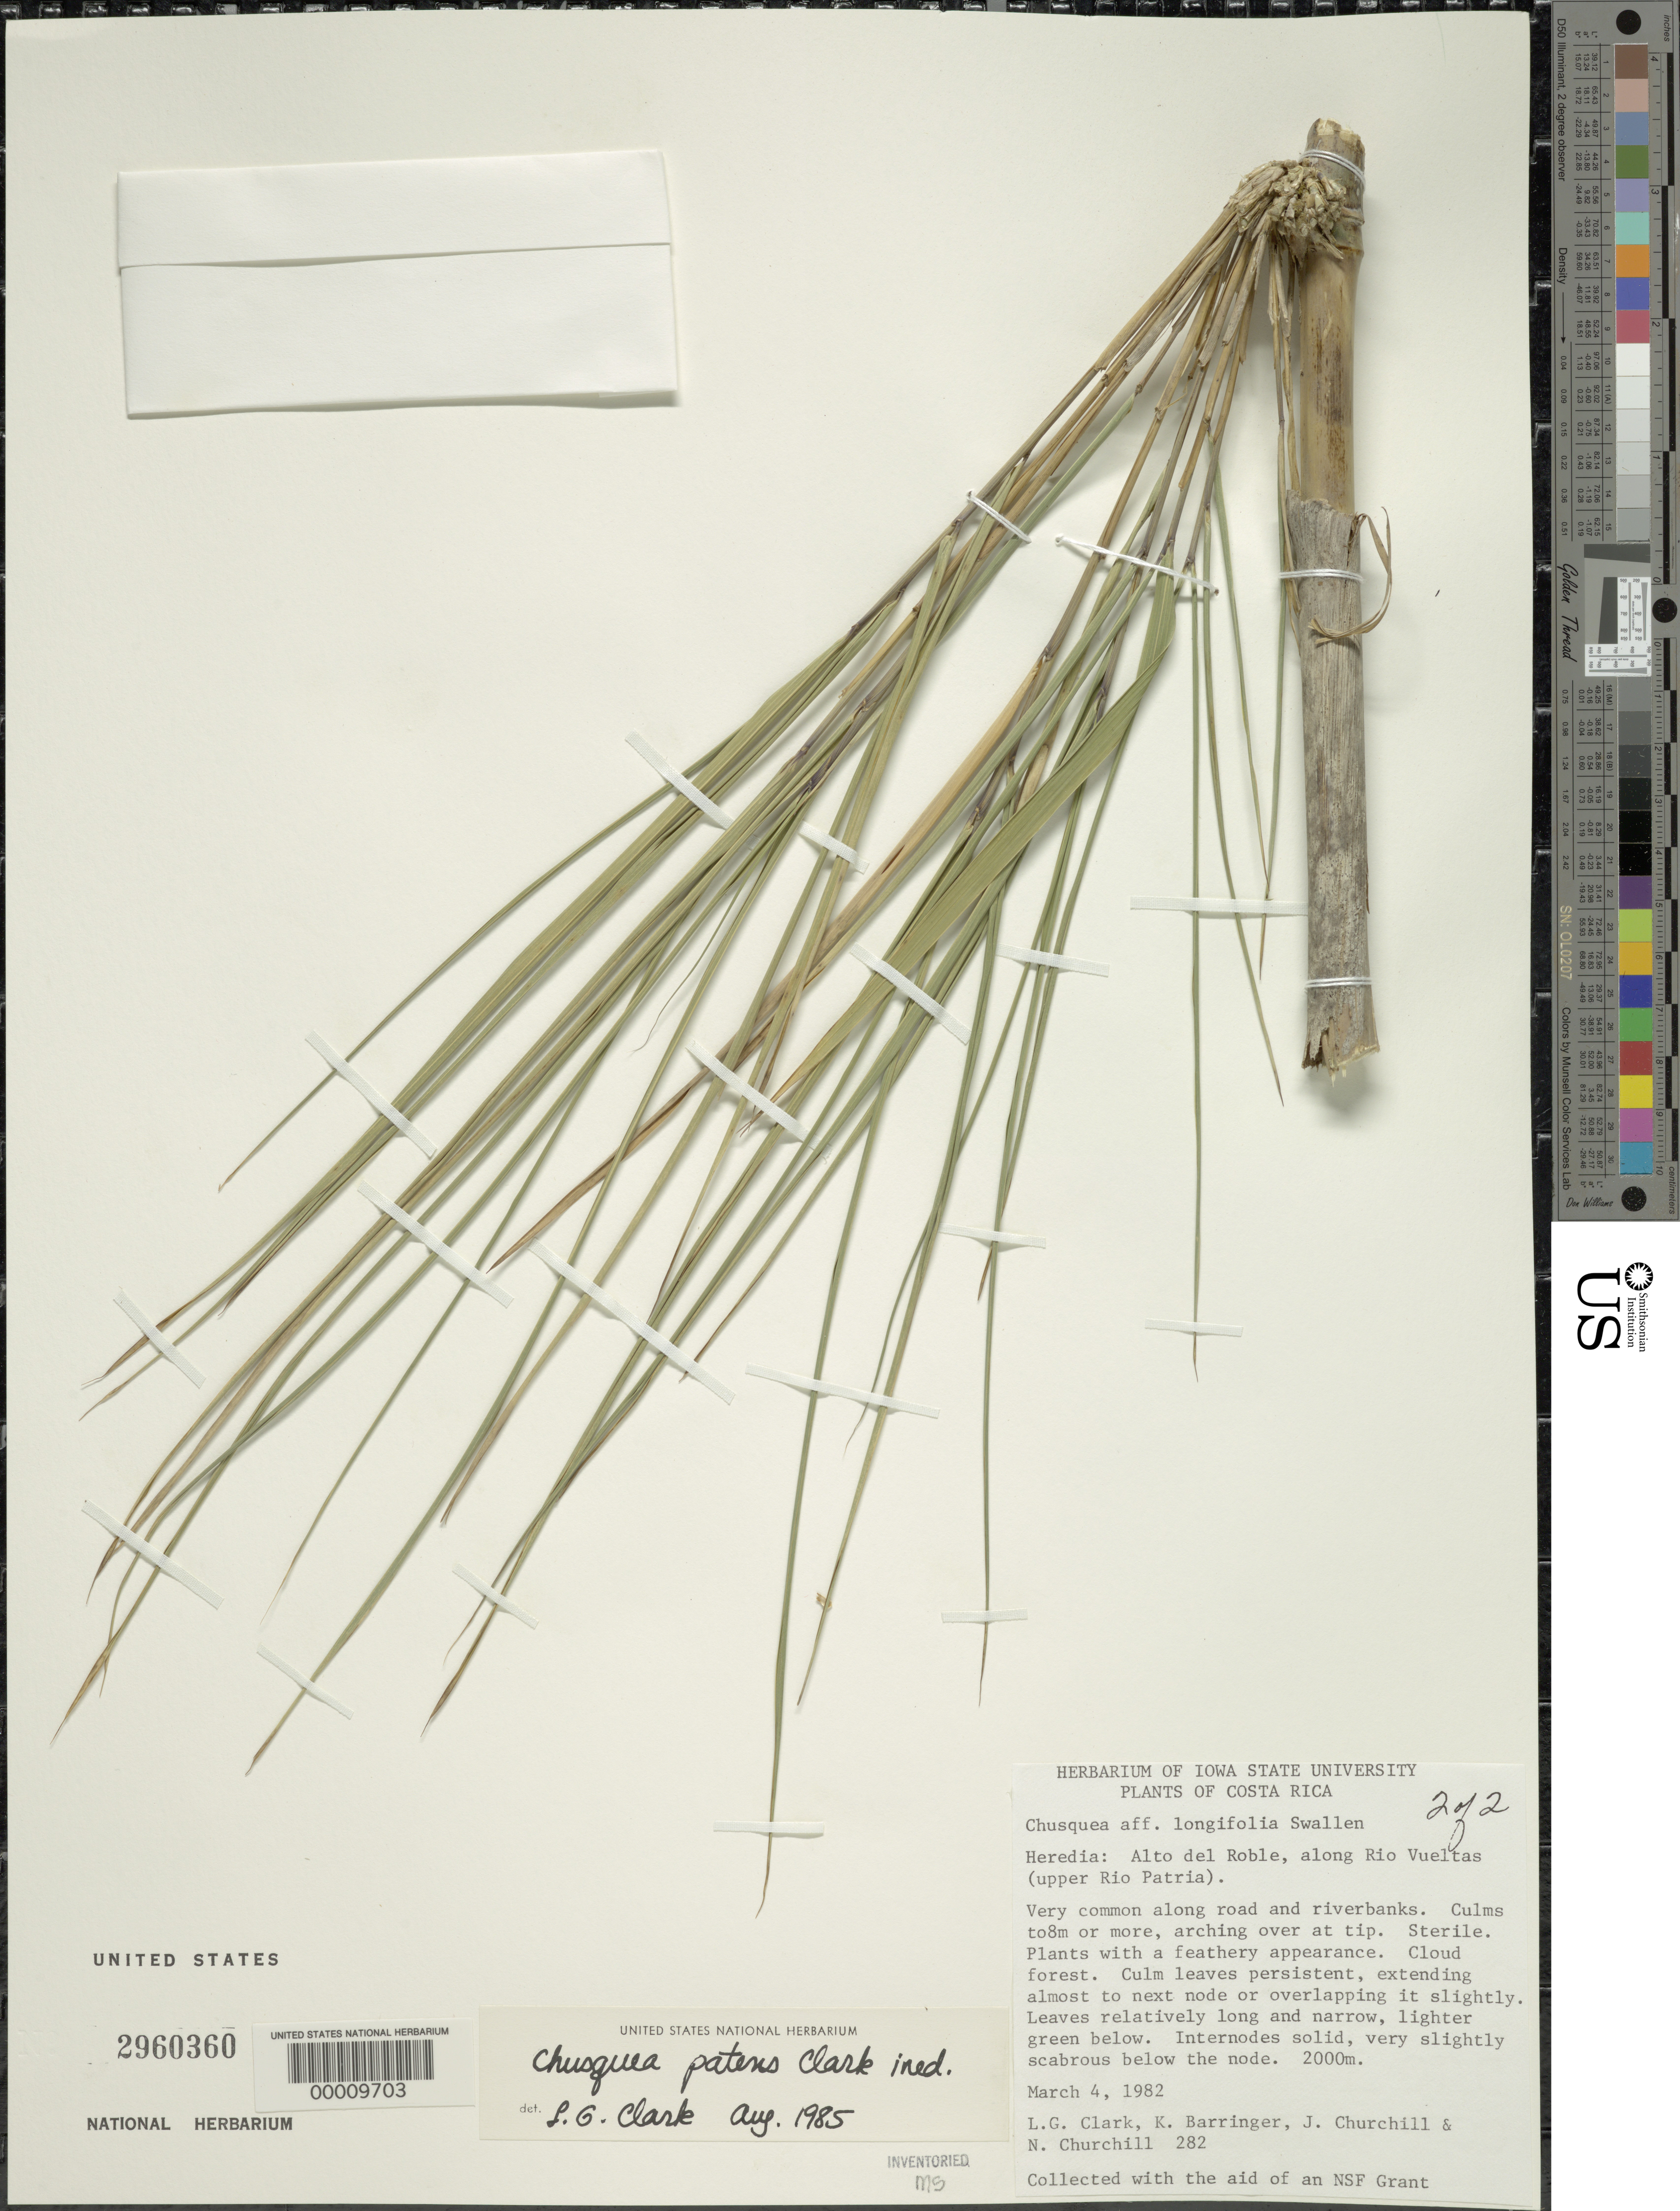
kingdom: Plantae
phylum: Tracheophyta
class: Liliopsida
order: Poales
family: Poaceae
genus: Chusquea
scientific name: Chusquea nutans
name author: L.G. Clark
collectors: L. G. Clark, K. A. Barringer, J. Churchill & N. Churchill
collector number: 282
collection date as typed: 04 Mar 1982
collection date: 1982-03-04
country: Costa Rica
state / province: Heredia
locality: Alto del roble, rio vueltas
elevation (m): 2000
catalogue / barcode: US 2960360